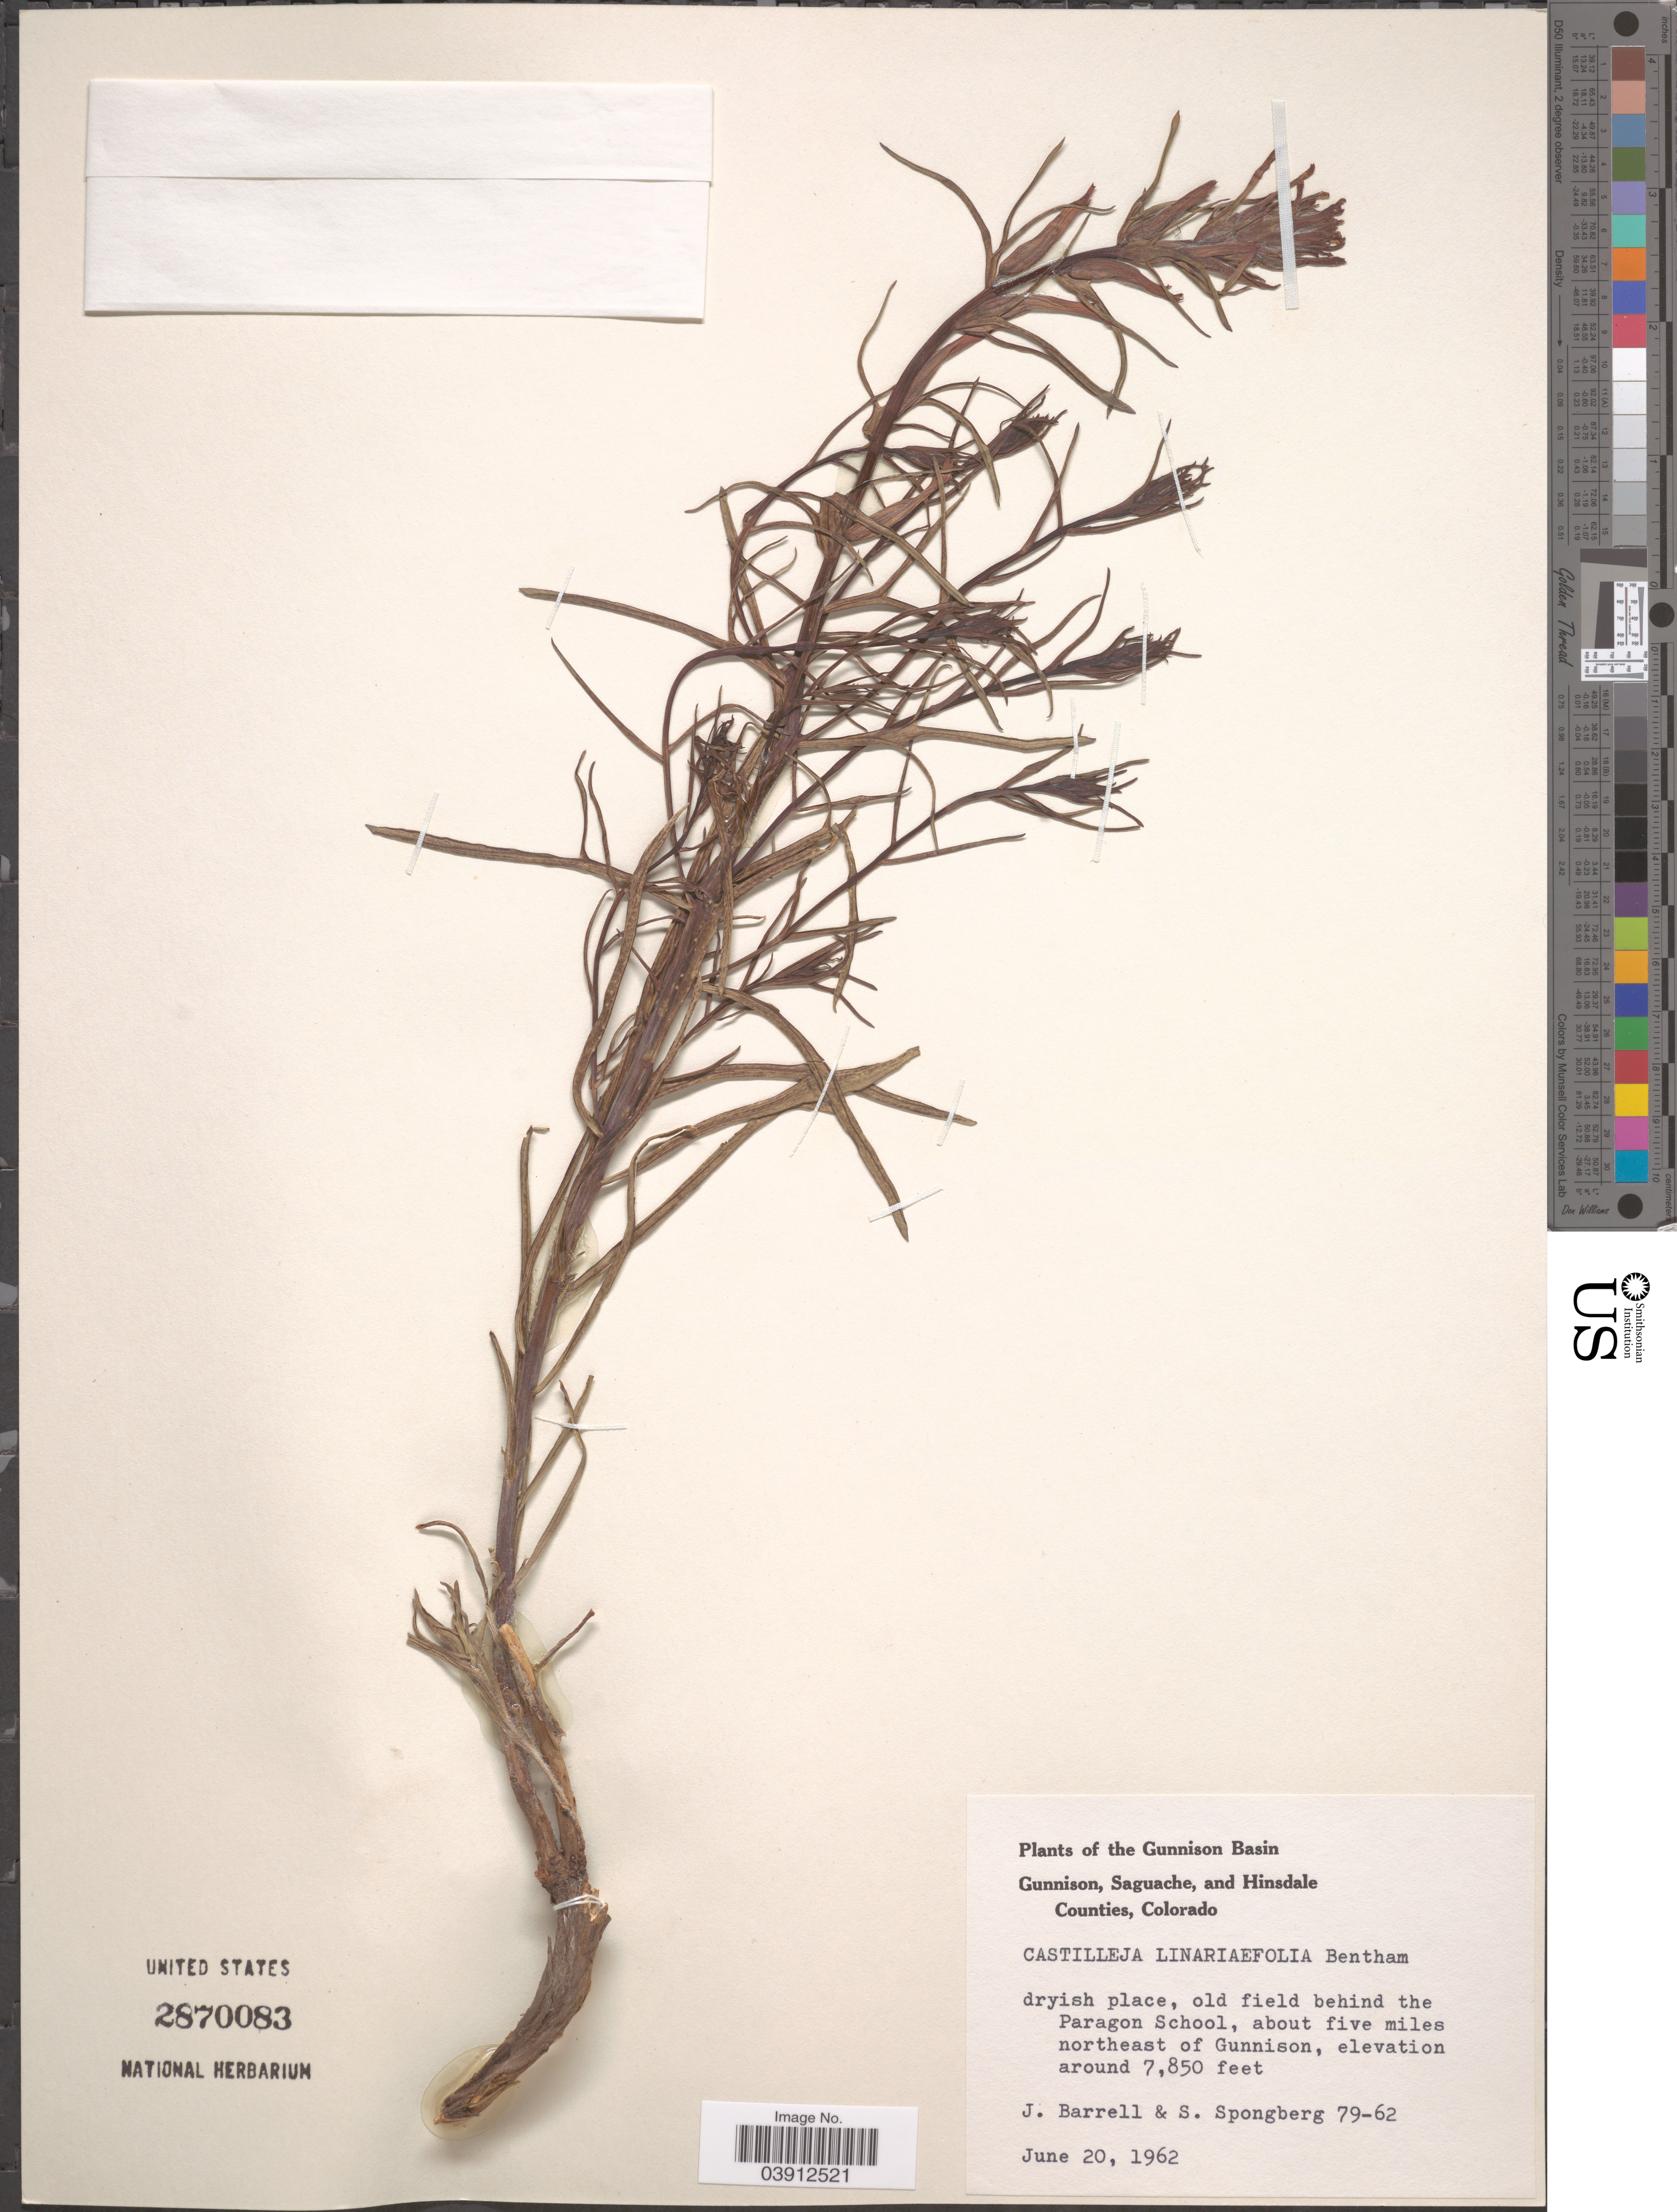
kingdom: Plantae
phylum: Tracheophyta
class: Magnoliopsida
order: Lamiales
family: Orobanchaceae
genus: Castilleja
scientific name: Castilleja linariifolia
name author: Benth.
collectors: J. Barrell & S. A.Spongberg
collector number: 79-62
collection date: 1962-06-20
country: United States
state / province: Colorado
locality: Gunnison Basin. Dryish place, old field behind the Paragon School, about five miles northeast of Gunnison.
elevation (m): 2393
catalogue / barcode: US 2870083